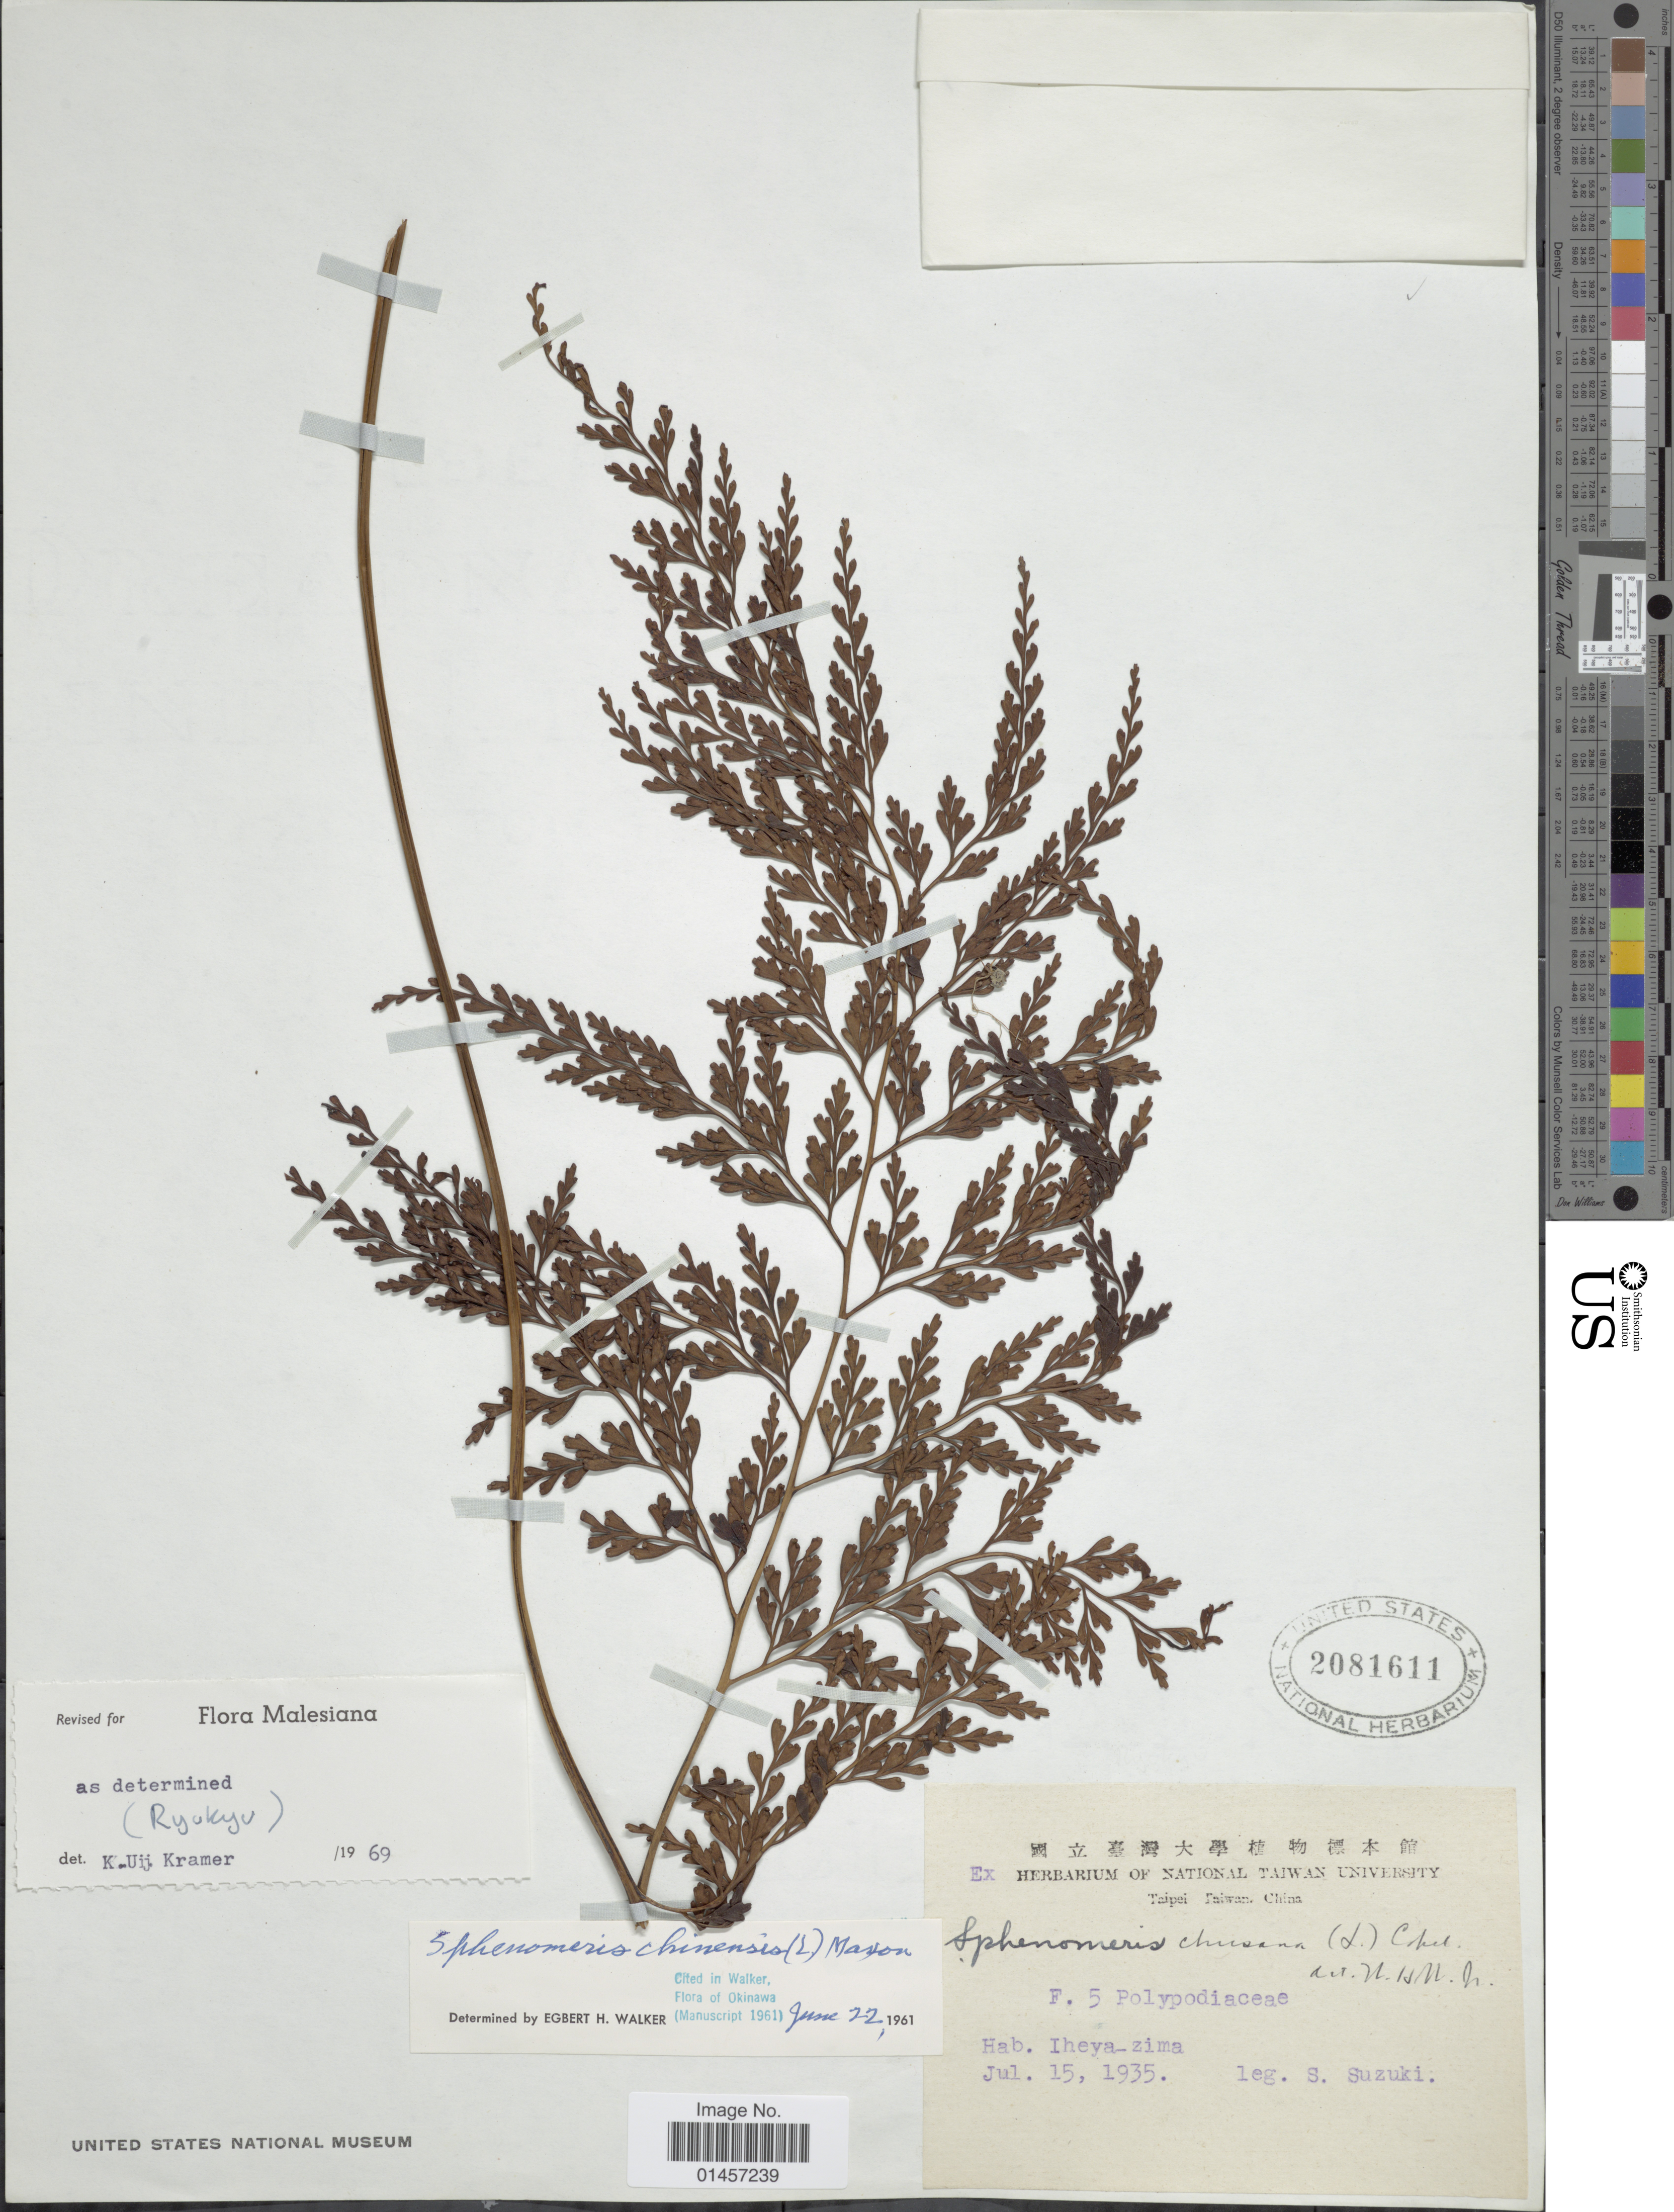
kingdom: Plantae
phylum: Tracheophyta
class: Polypodiopsida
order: Polypodiales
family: Lindsaeaceae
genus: Sphenomeris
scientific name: Sphenomeris chinensis var. chinensis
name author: (L.) Maxon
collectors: S. Suzuki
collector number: F5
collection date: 1935-07-15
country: Taiwan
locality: Iheya-zima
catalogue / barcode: US 2081611